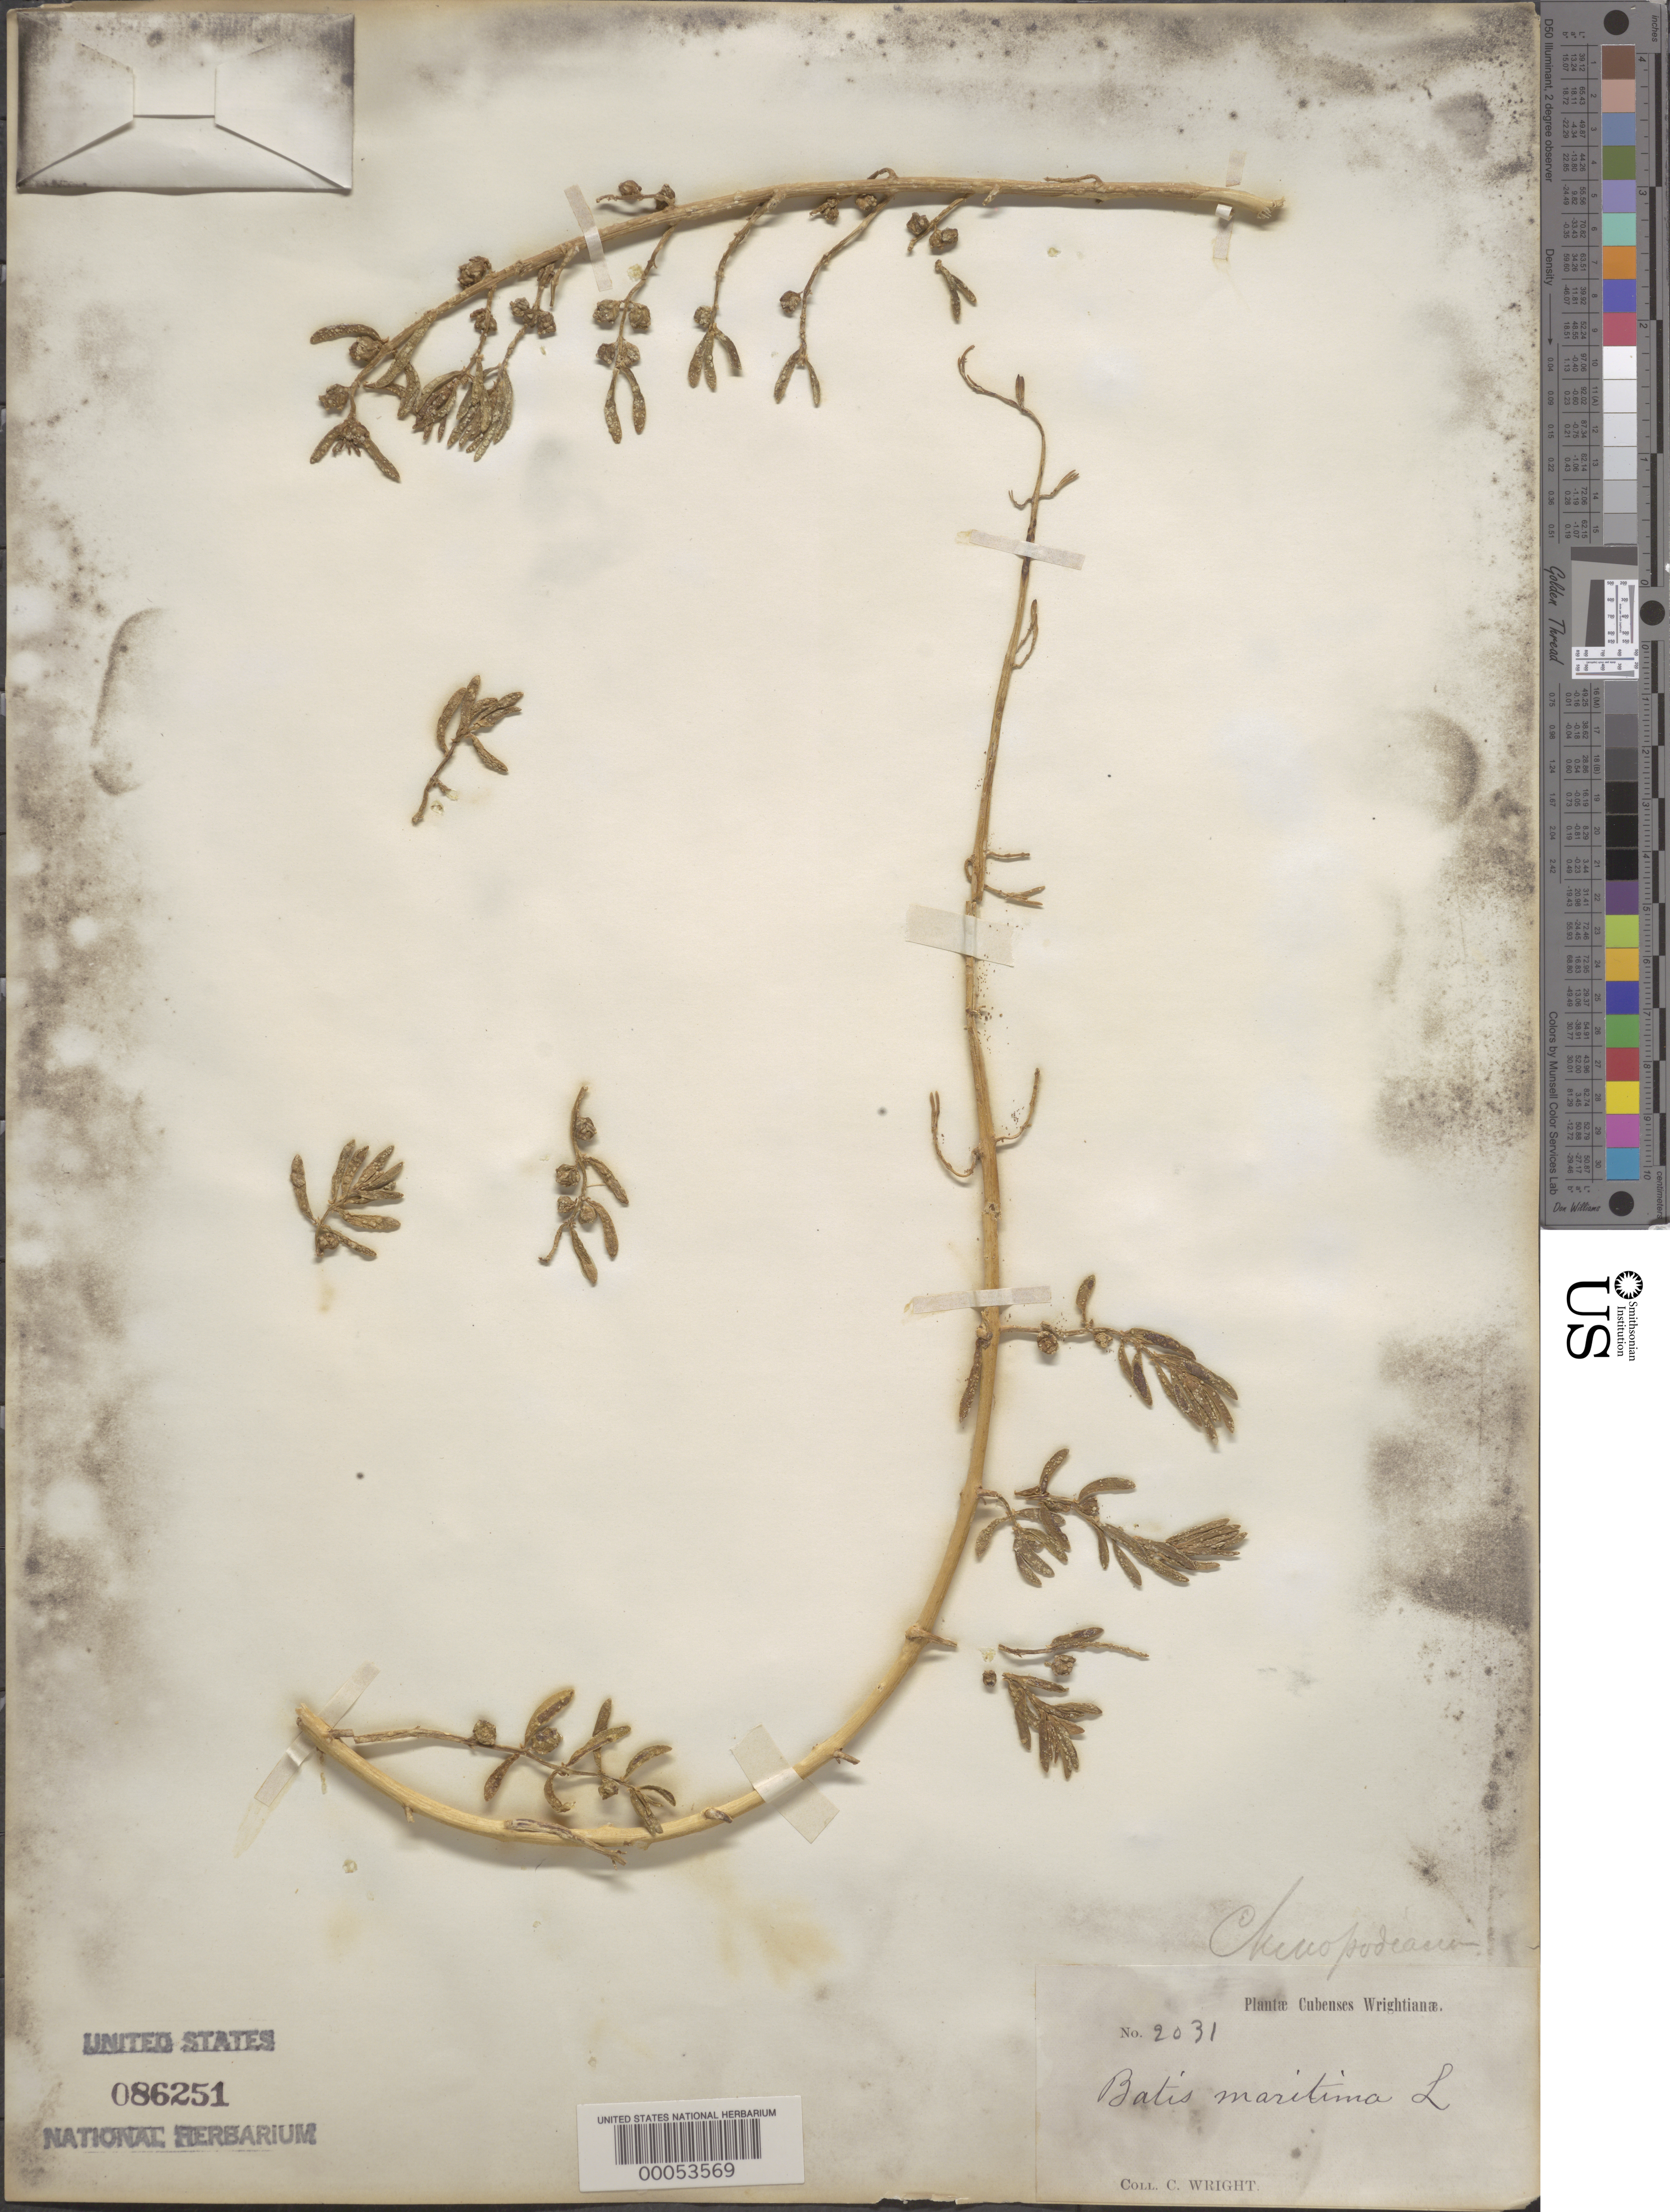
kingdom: Plantae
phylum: Tracheophyta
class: Magnoliopsida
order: Brassicales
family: Bataceae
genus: Batis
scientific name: Batis maritima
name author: L.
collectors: C. Wright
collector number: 2031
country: Cuba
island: Greater Antilles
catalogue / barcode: US 86251